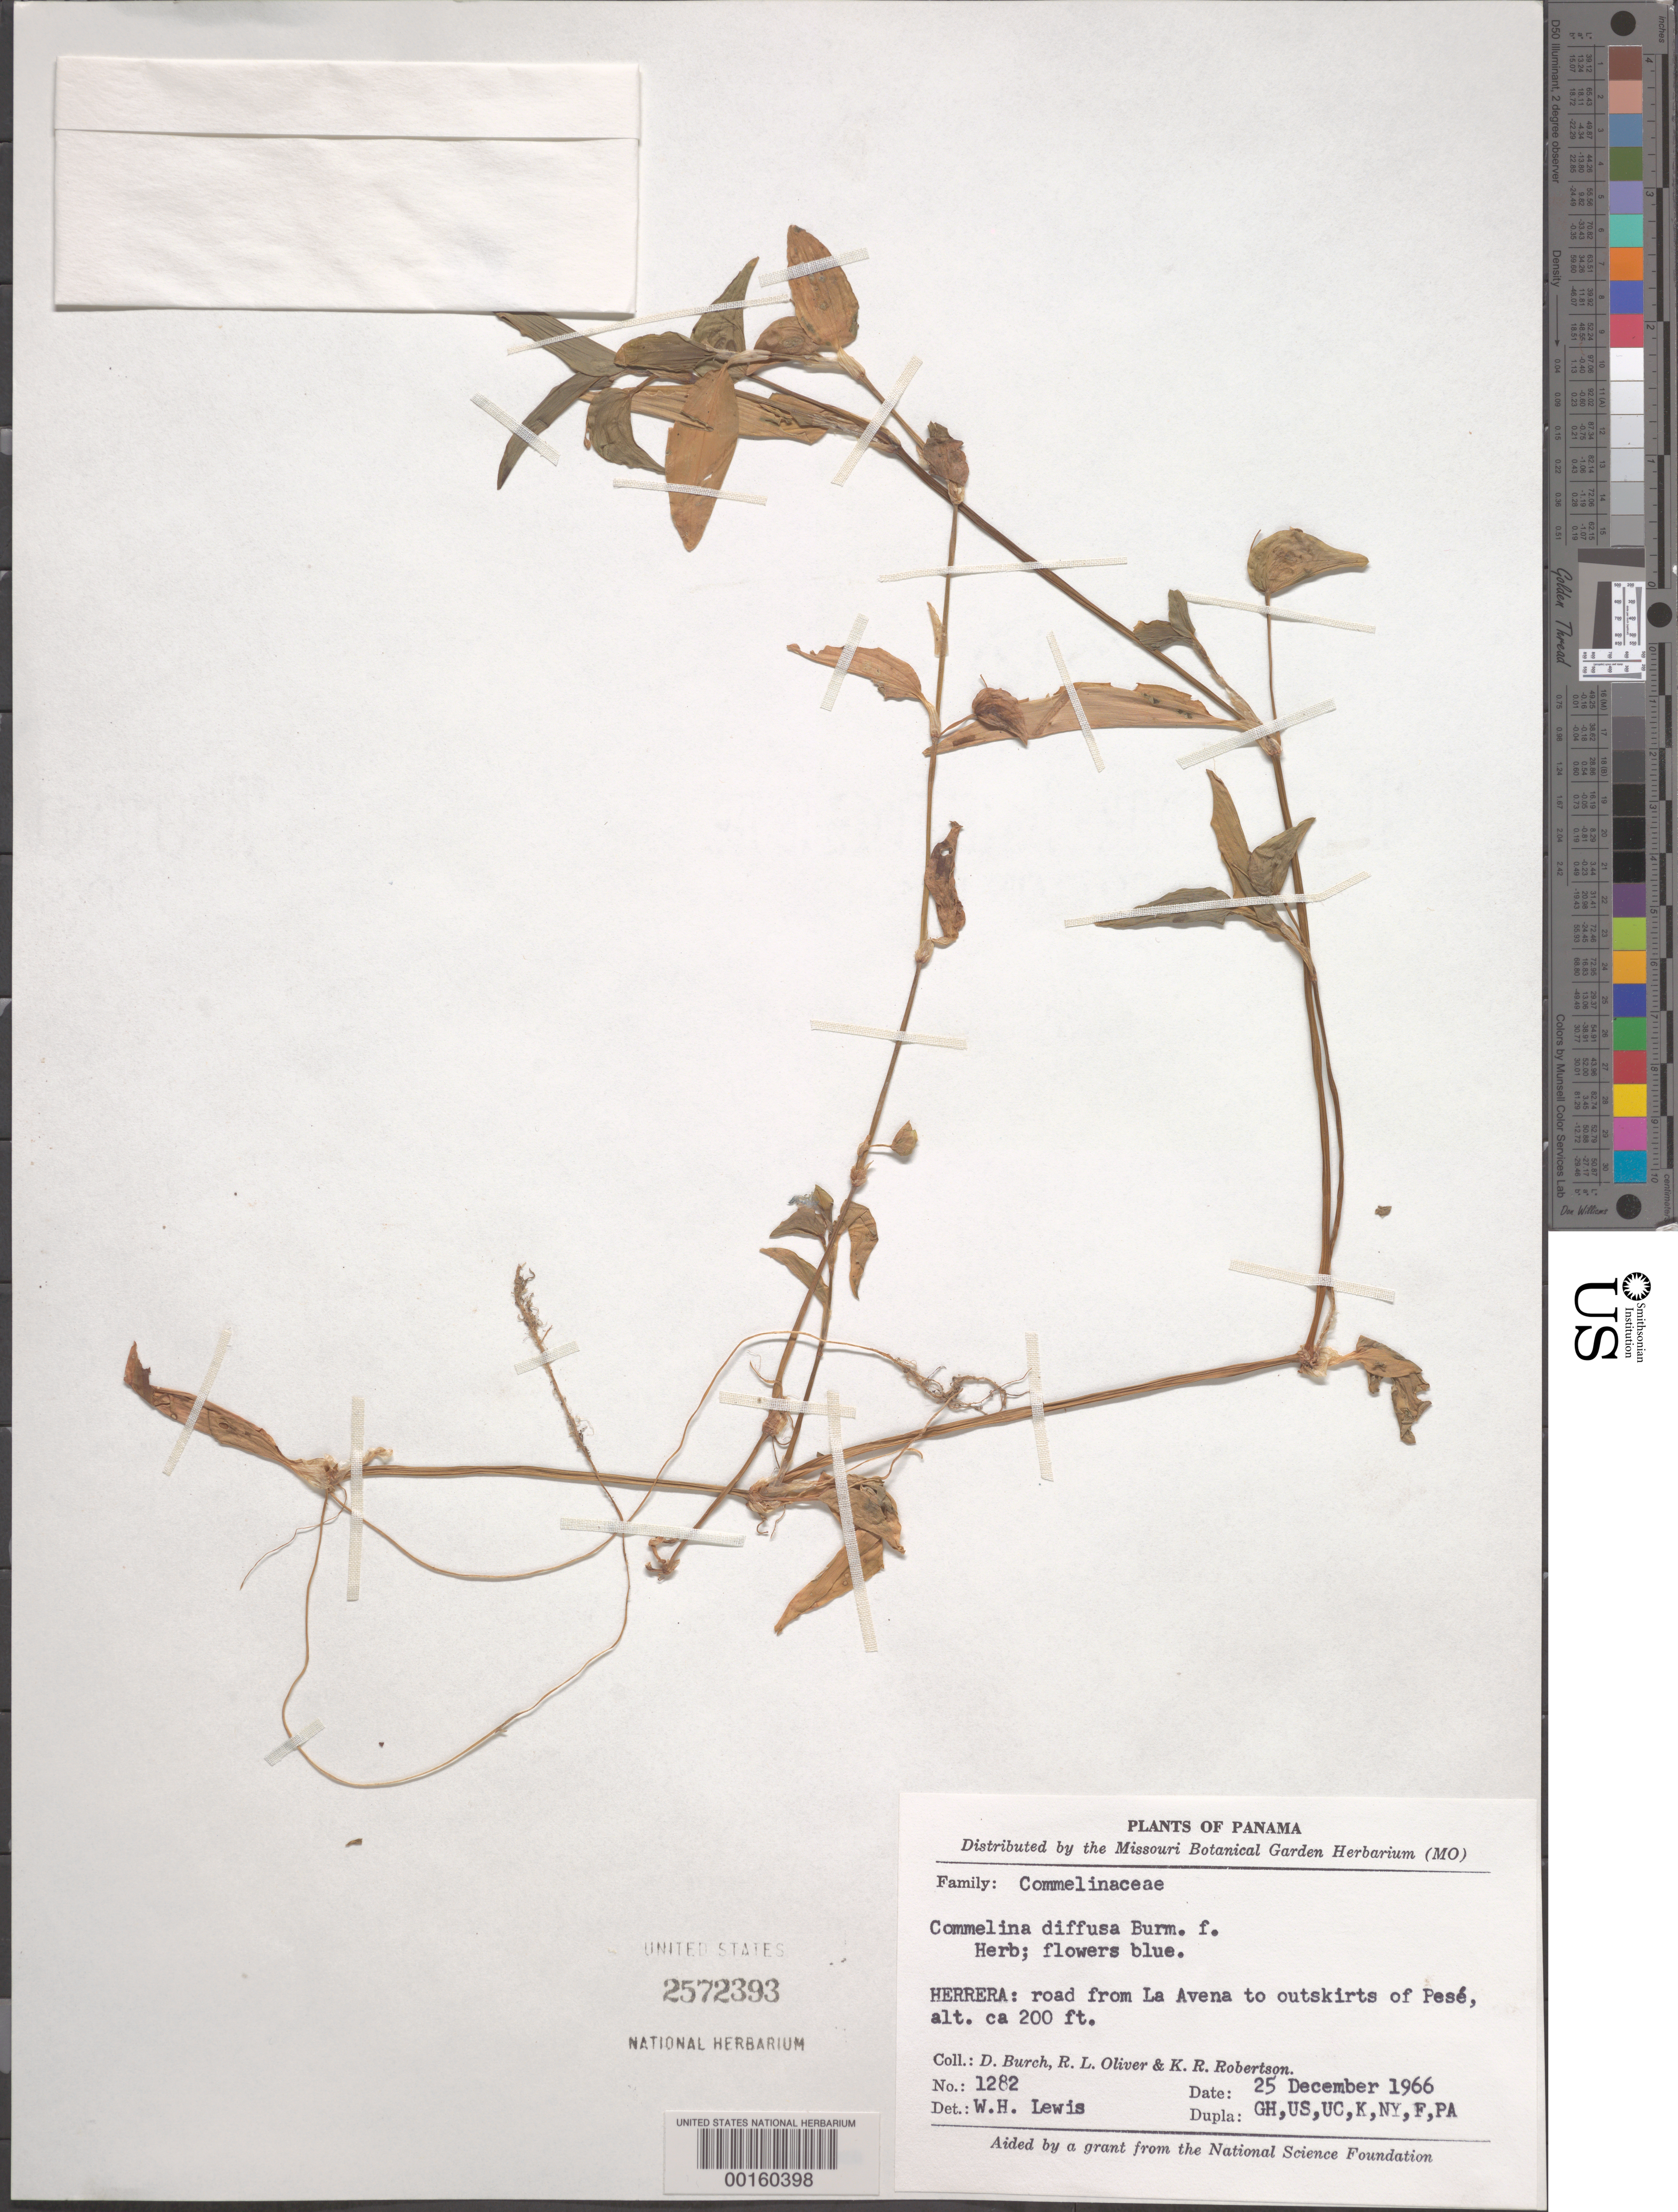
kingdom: Plantae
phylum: Tracheophyta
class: Liliopsida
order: Commelinales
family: Commelinaceae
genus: Commelina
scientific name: Commelina diffusa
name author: Burm. f.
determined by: Lewis, W. H.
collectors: D. Burch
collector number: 1282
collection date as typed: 25 Dec 1966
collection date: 1966-12-25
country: Panama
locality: Pese outskirt; from la Avena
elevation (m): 61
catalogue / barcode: US 2572393